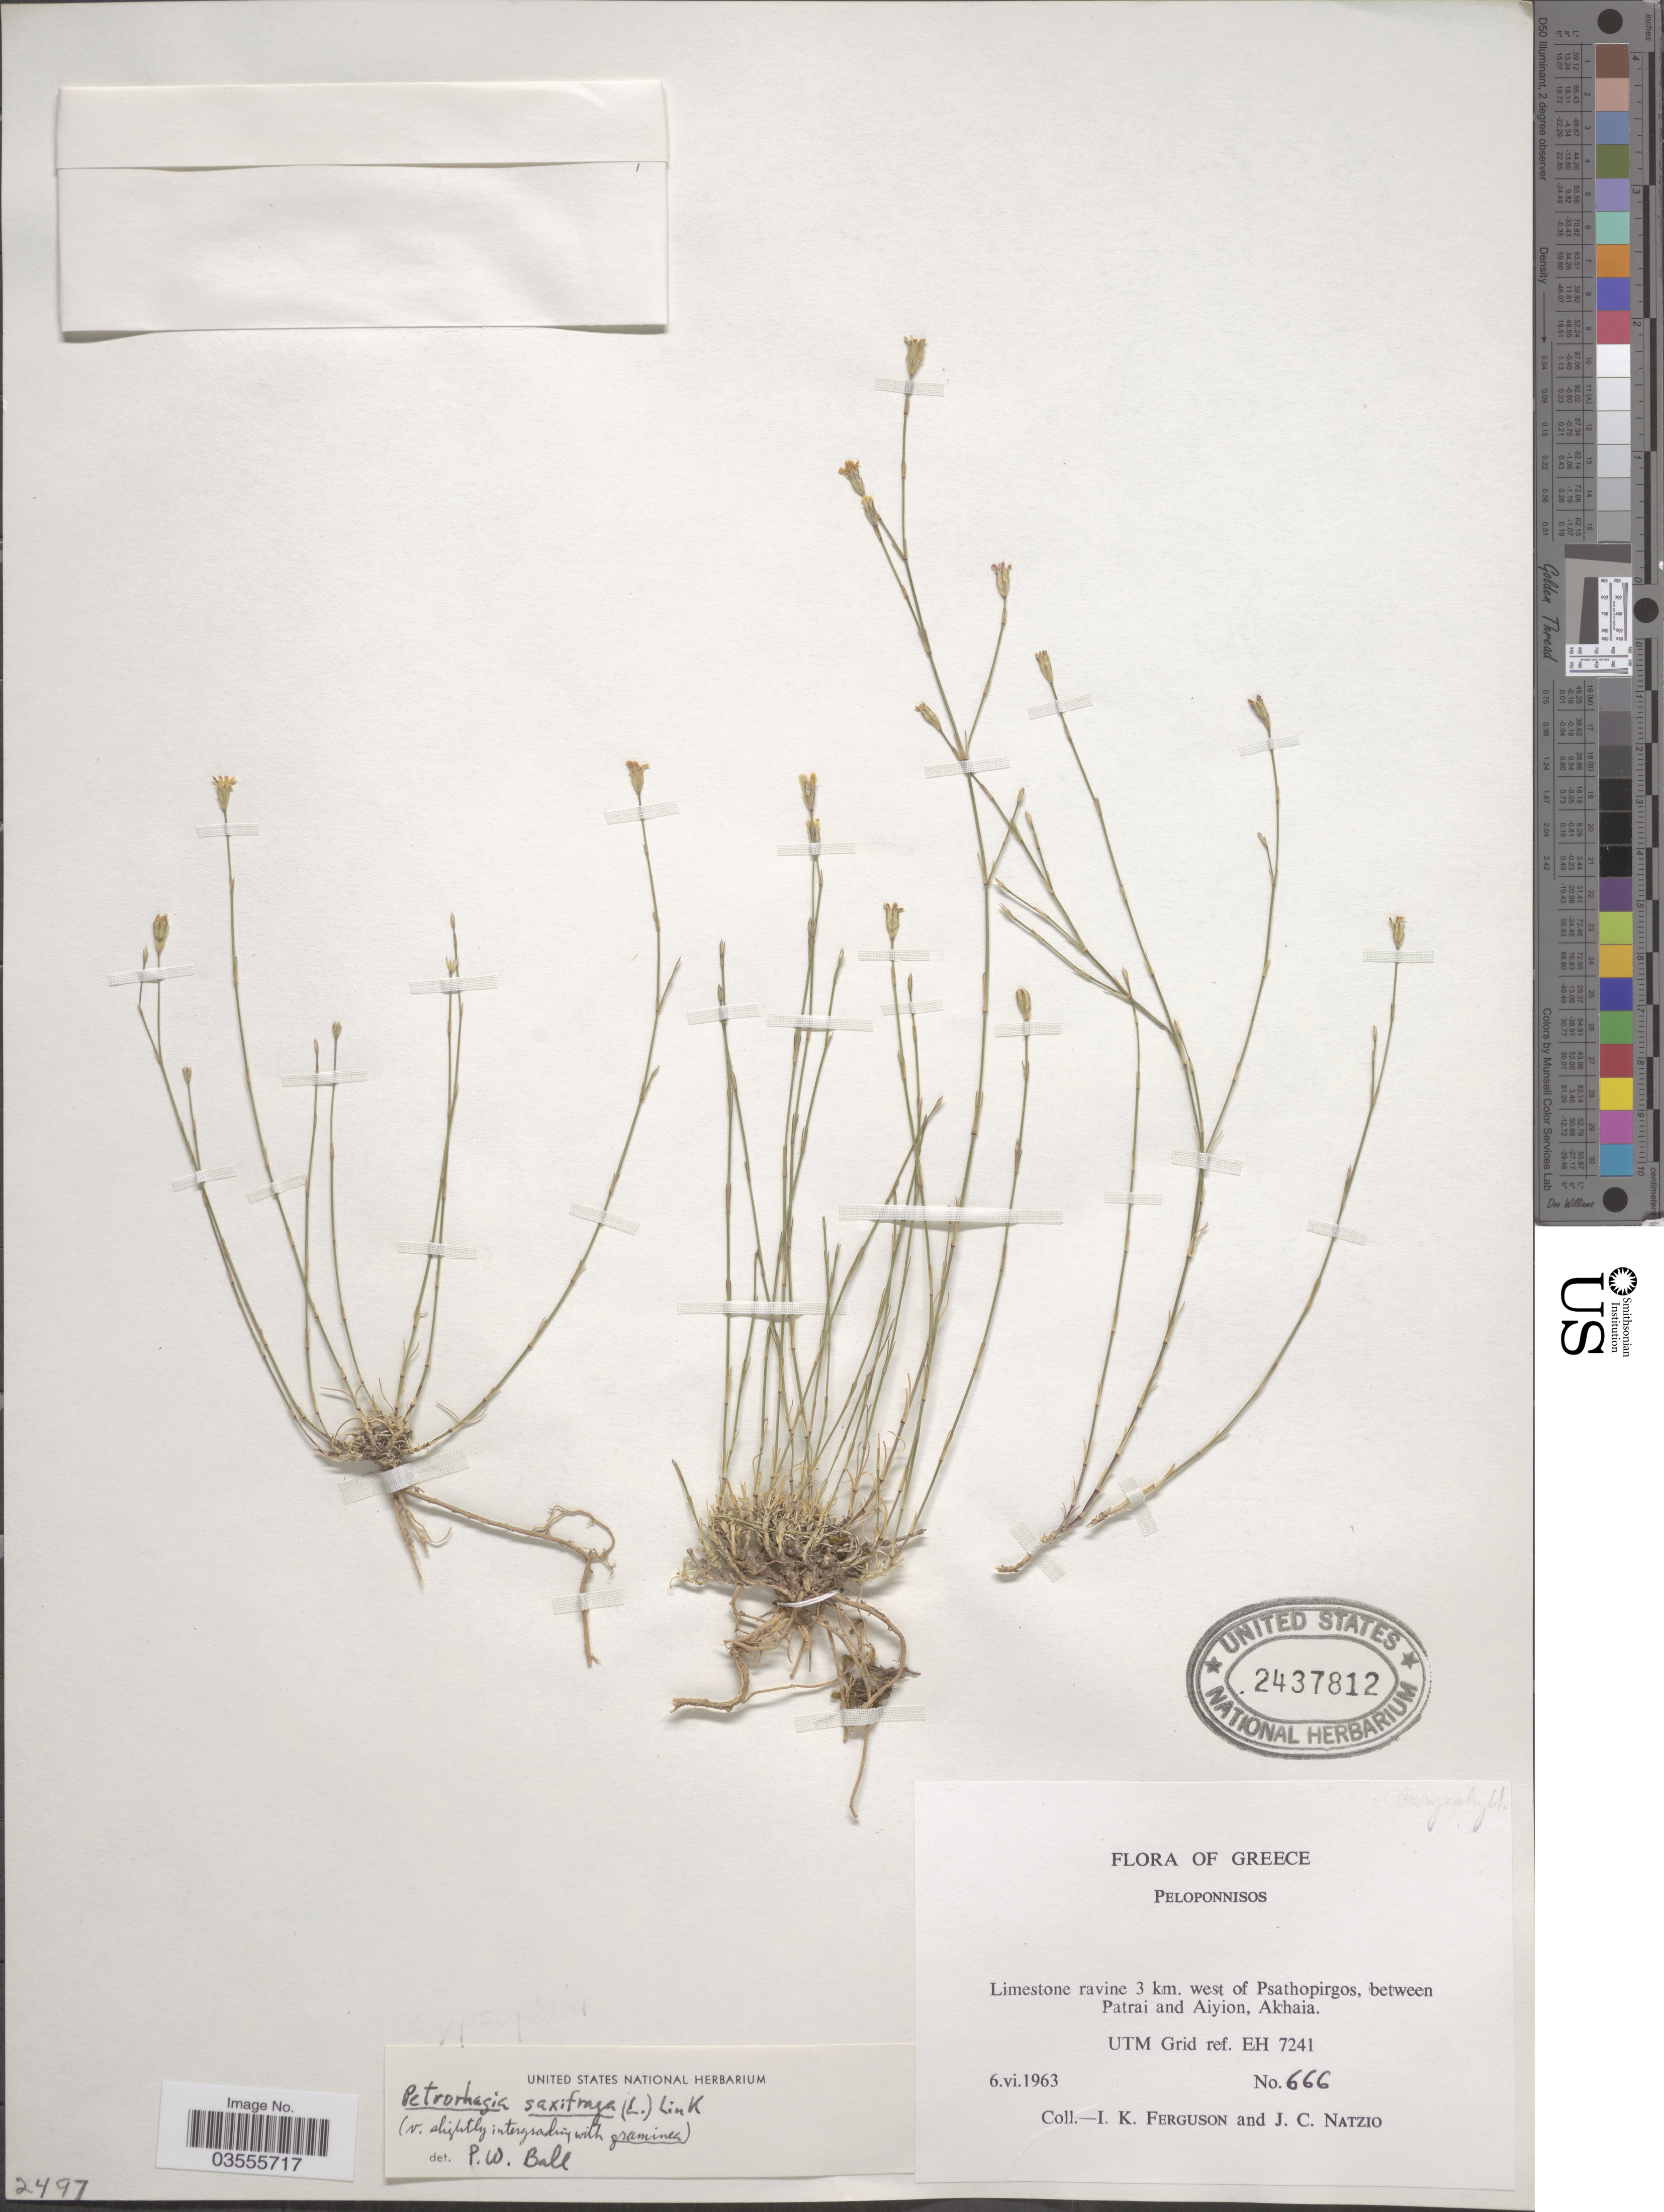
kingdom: Plantae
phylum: Tracheophyta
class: Magnoliopsida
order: Caryophyllales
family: Caryophyllaceae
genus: Petrorhagia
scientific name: Petrorhagia saxifraga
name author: (L.) Link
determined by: Ball, P. W.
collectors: I. K. Ferguson & J. Natzio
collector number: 666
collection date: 1963-06-06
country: Greece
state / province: Peloponnese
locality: Peloponnisos. 3 km. west of Psathopirgos, between Patrai and Aiyion, Akhaia.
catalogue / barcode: US 2437812